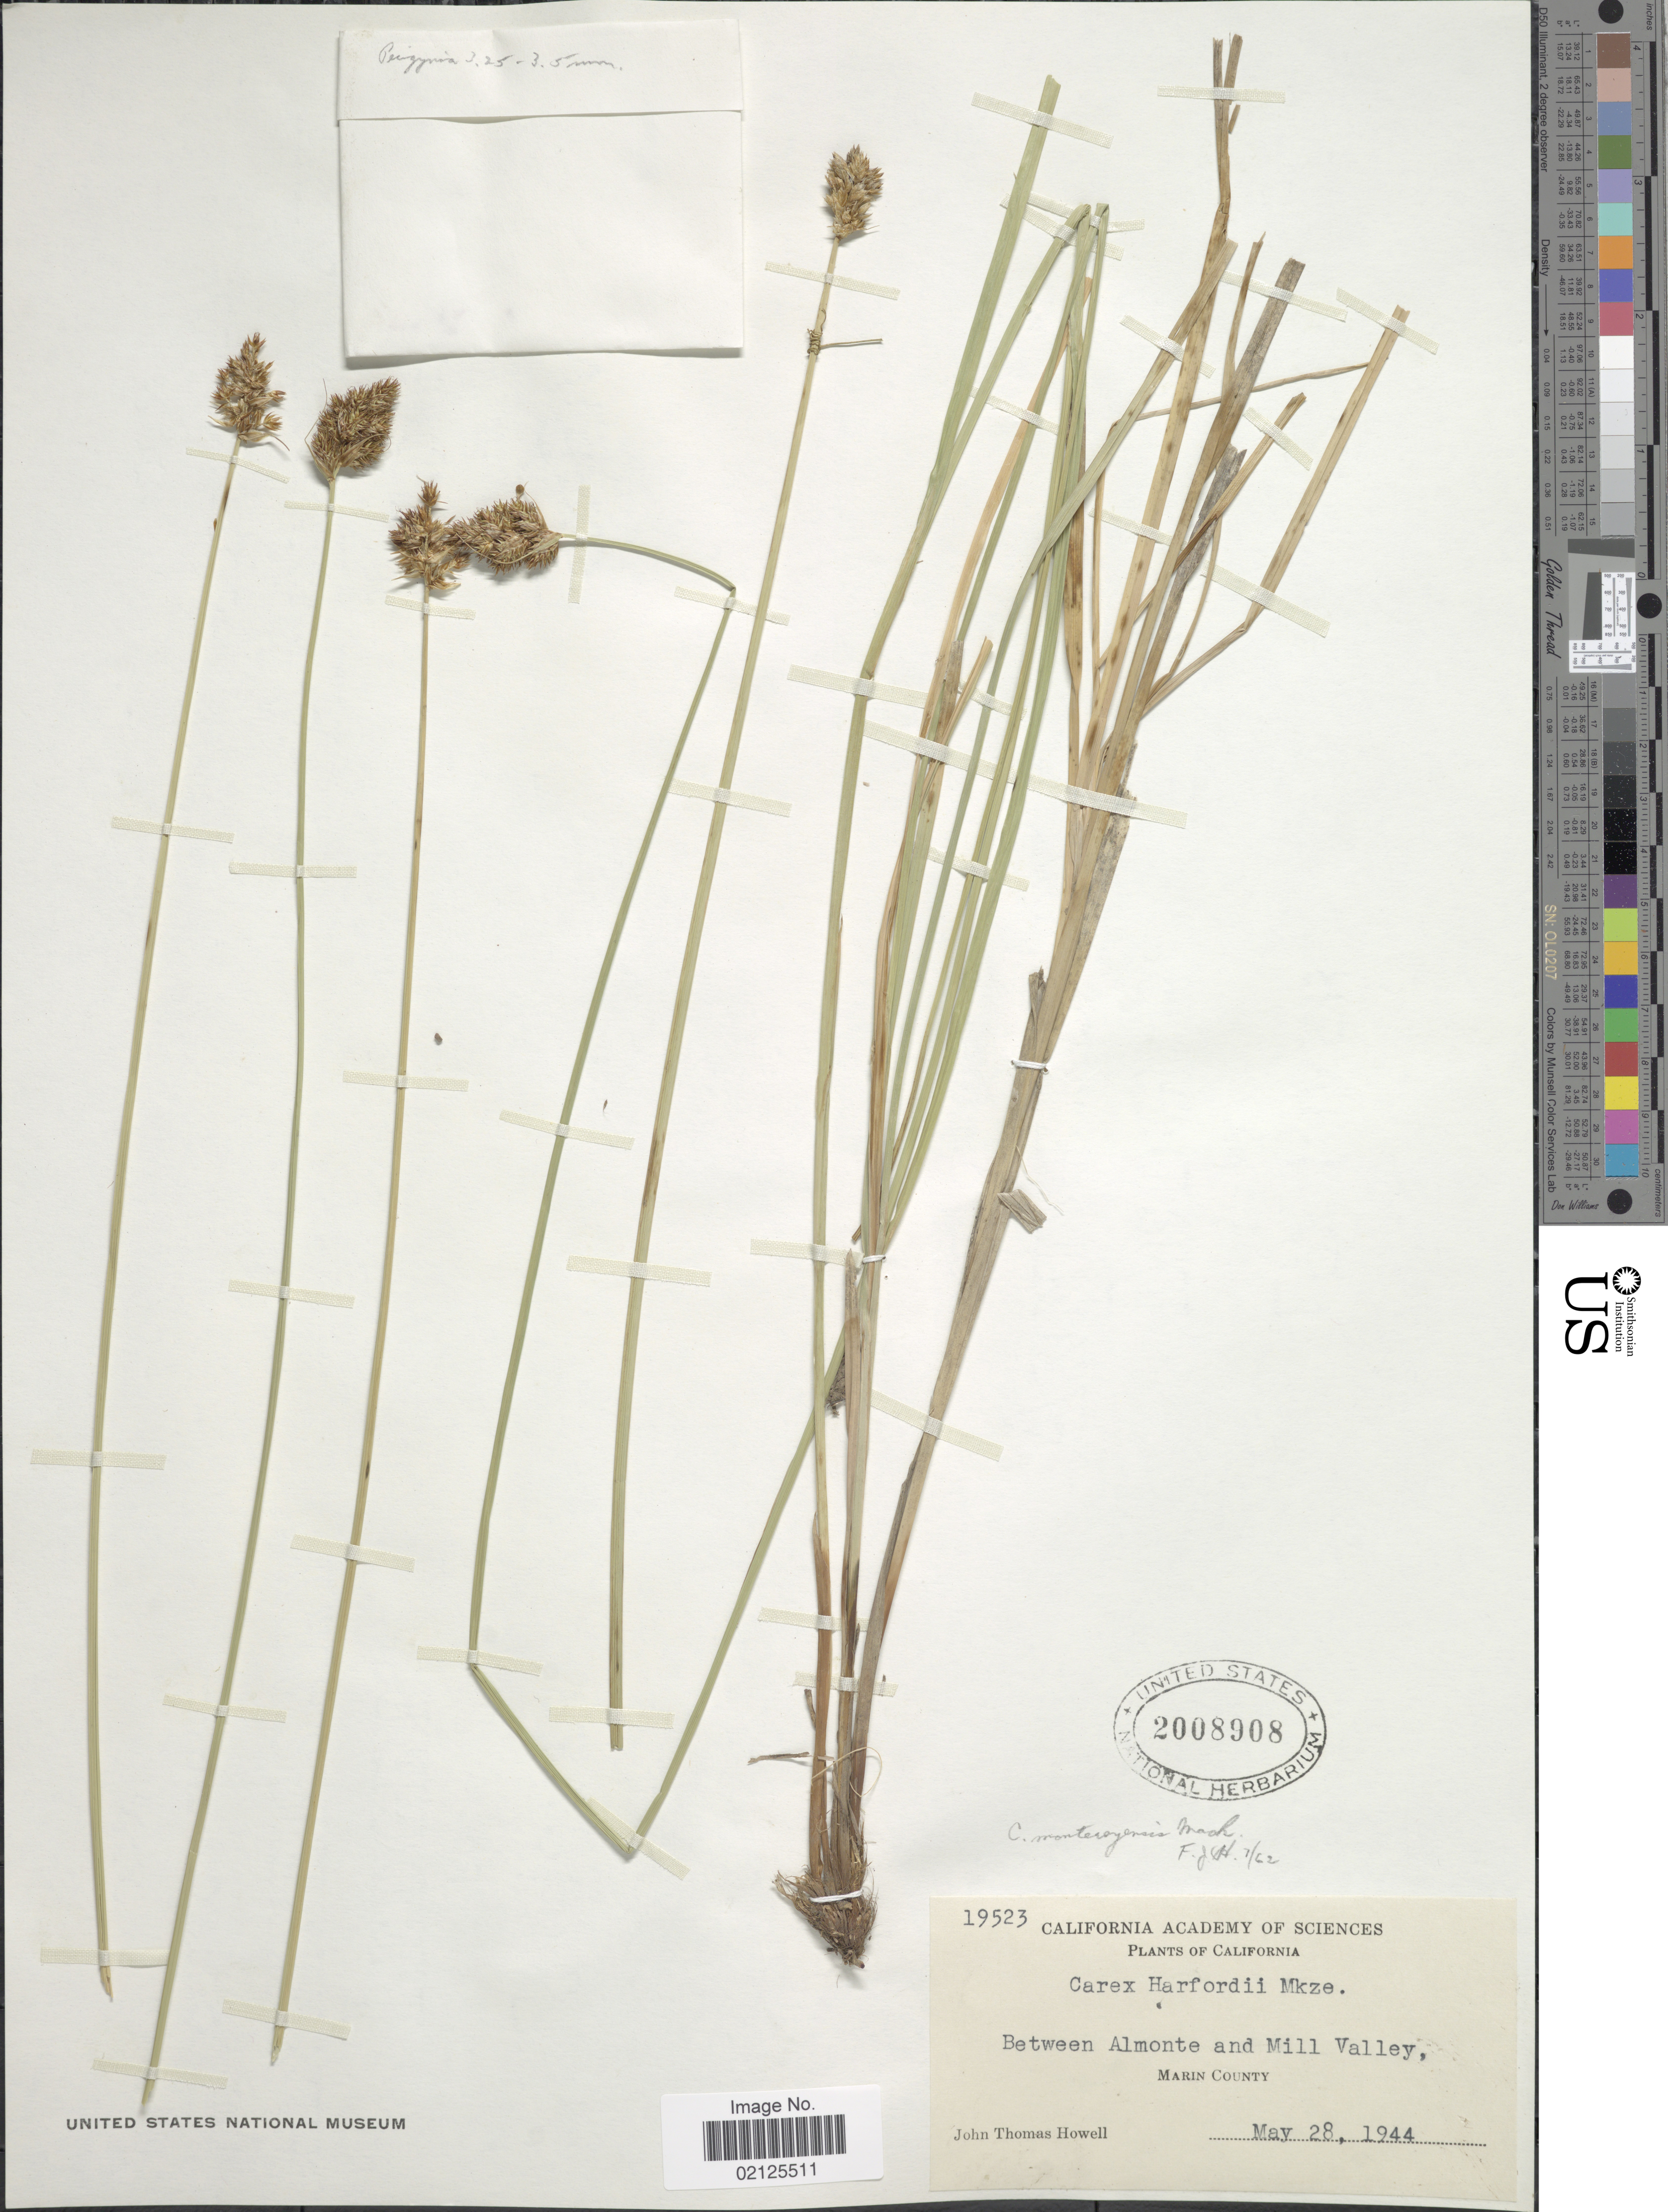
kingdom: Plantae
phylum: Tracheophyta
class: Liliopsida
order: Poales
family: Cyperaceae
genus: Carex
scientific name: Carex harfordii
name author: Mack.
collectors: J. T. Howell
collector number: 19523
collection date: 1944-05-28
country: United States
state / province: California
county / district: Marin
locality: Between Almonte and Mill Valley, Marin County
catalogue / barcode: US 2008908